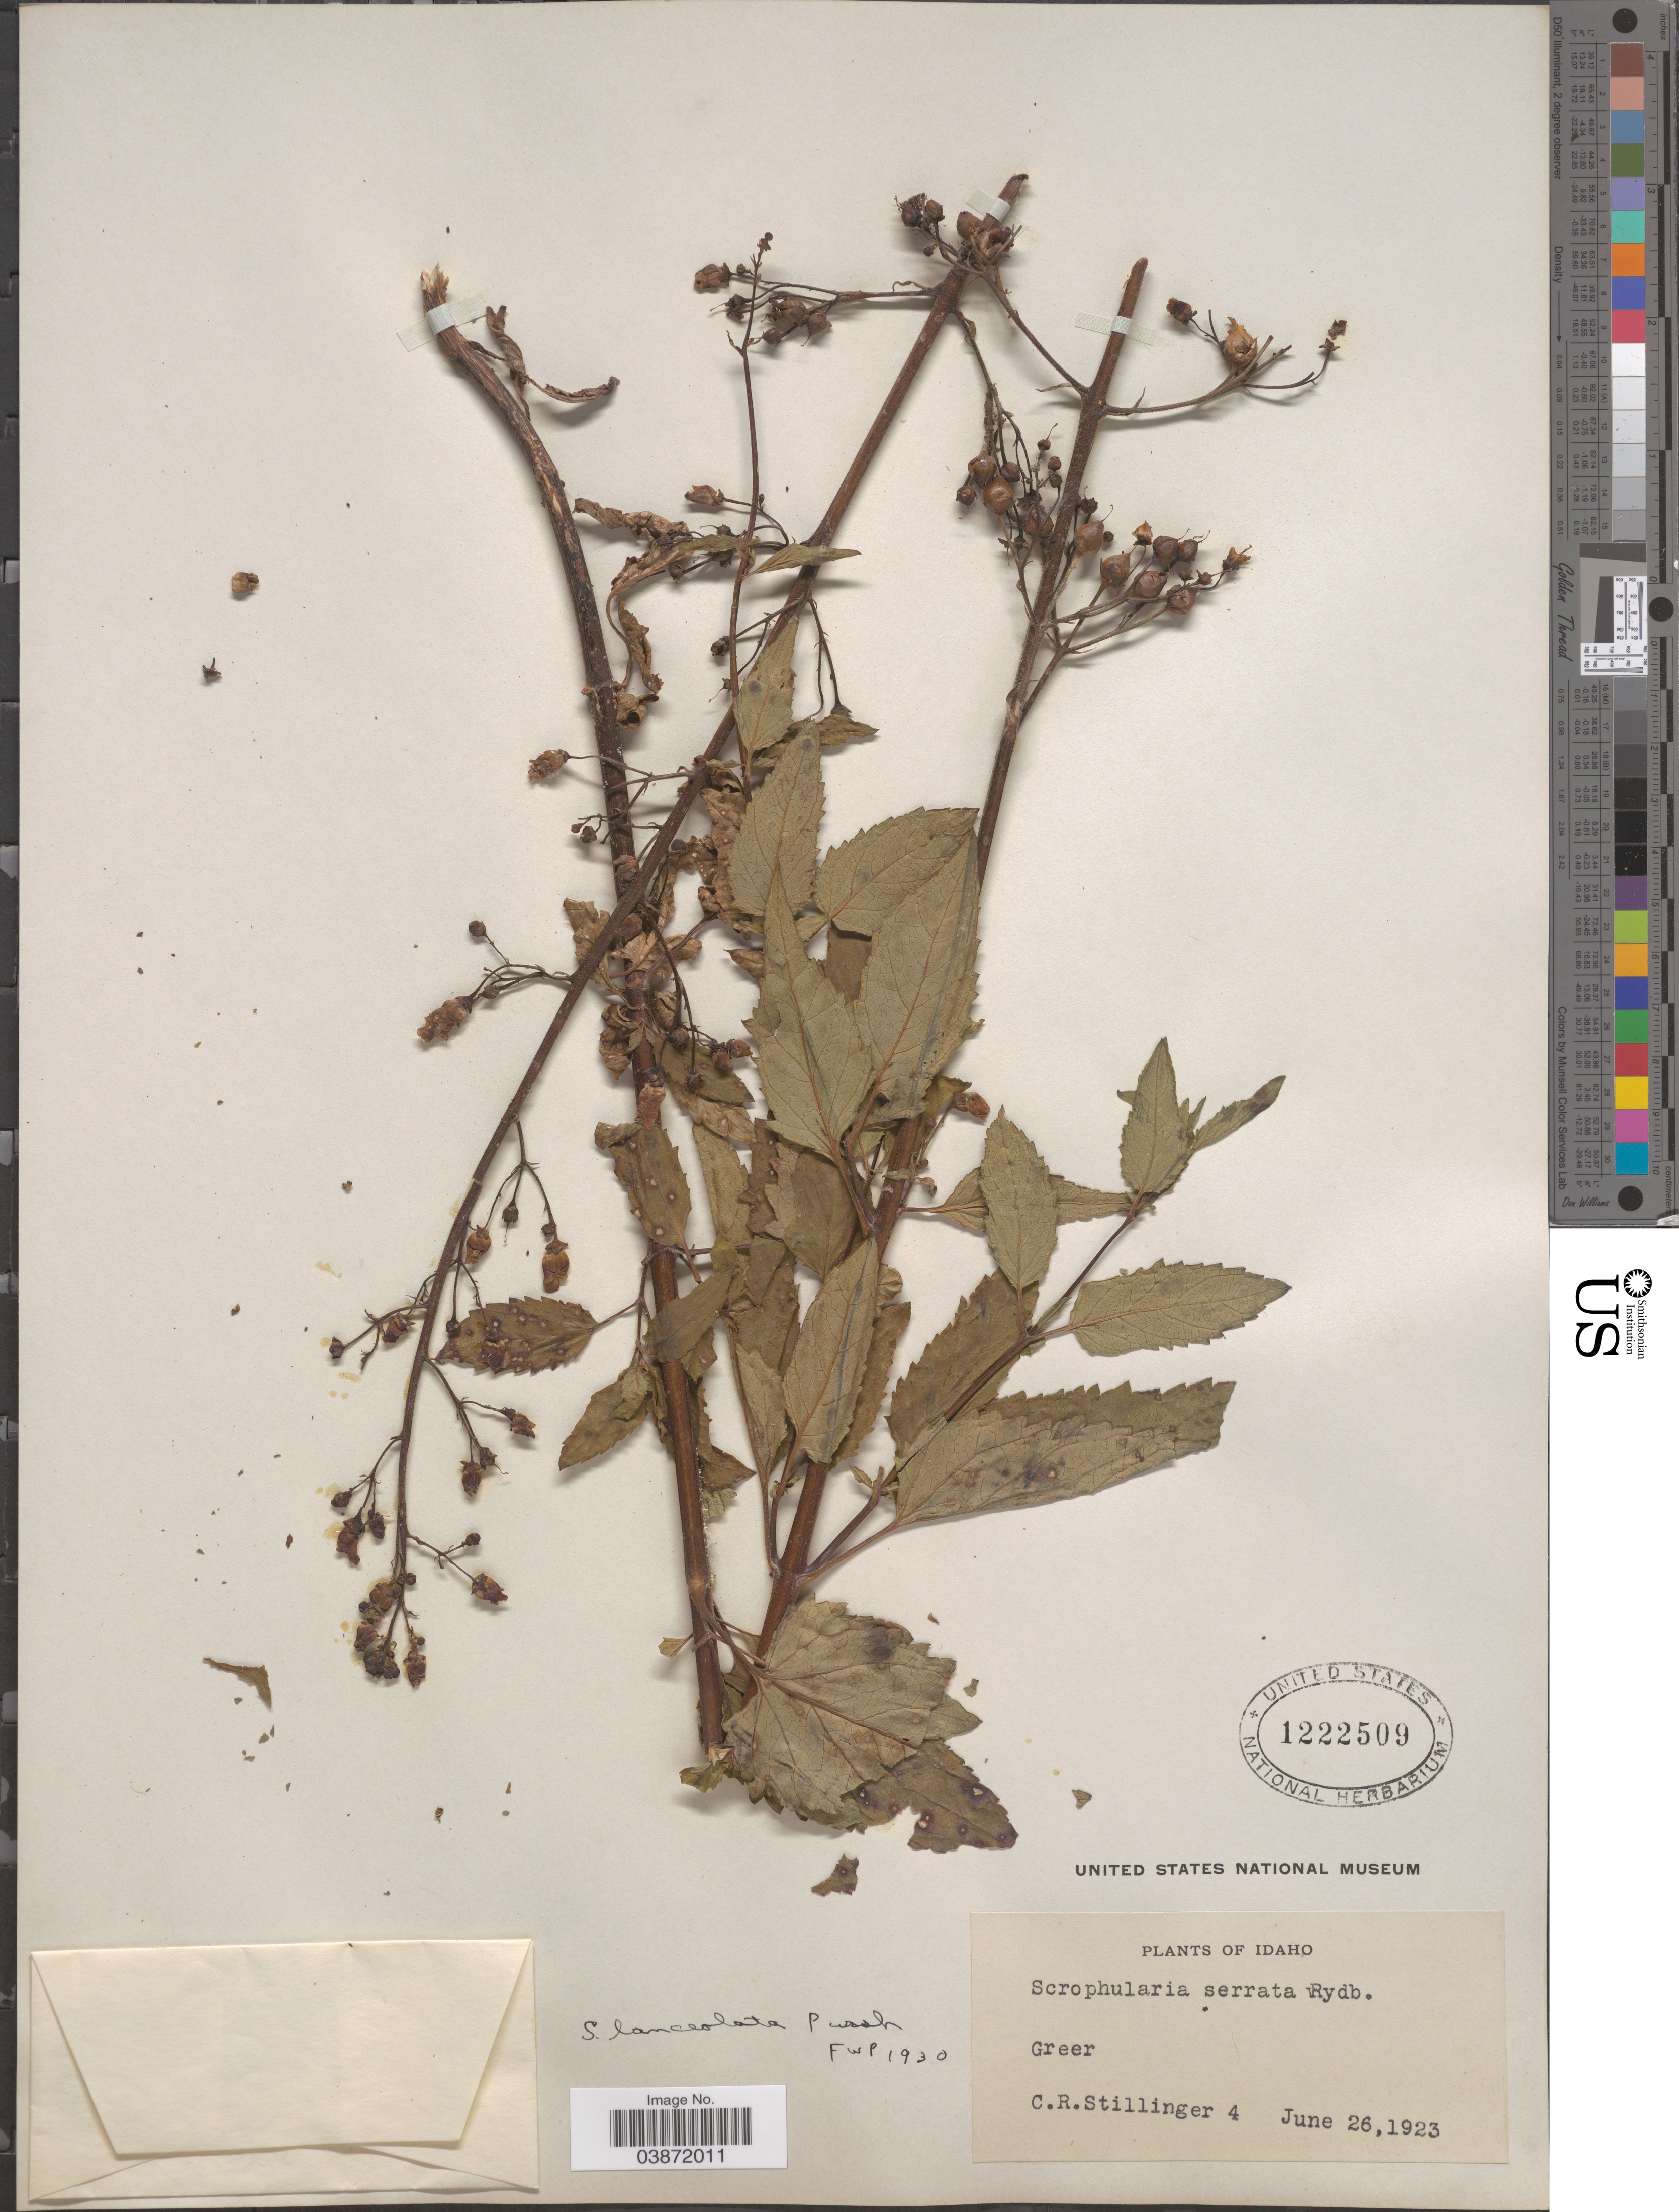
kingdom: Plantae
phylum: Tracheophyta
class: Magnoliopsida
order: Lamiales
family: Scrophulariaceae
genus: Scrophularia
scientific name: Scrophularia lanceolata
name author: Pursh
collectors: C. Stillinger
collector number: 4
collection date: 1923-06-26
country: United States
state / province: Idaho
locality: Greer.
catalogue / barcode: US 1222509